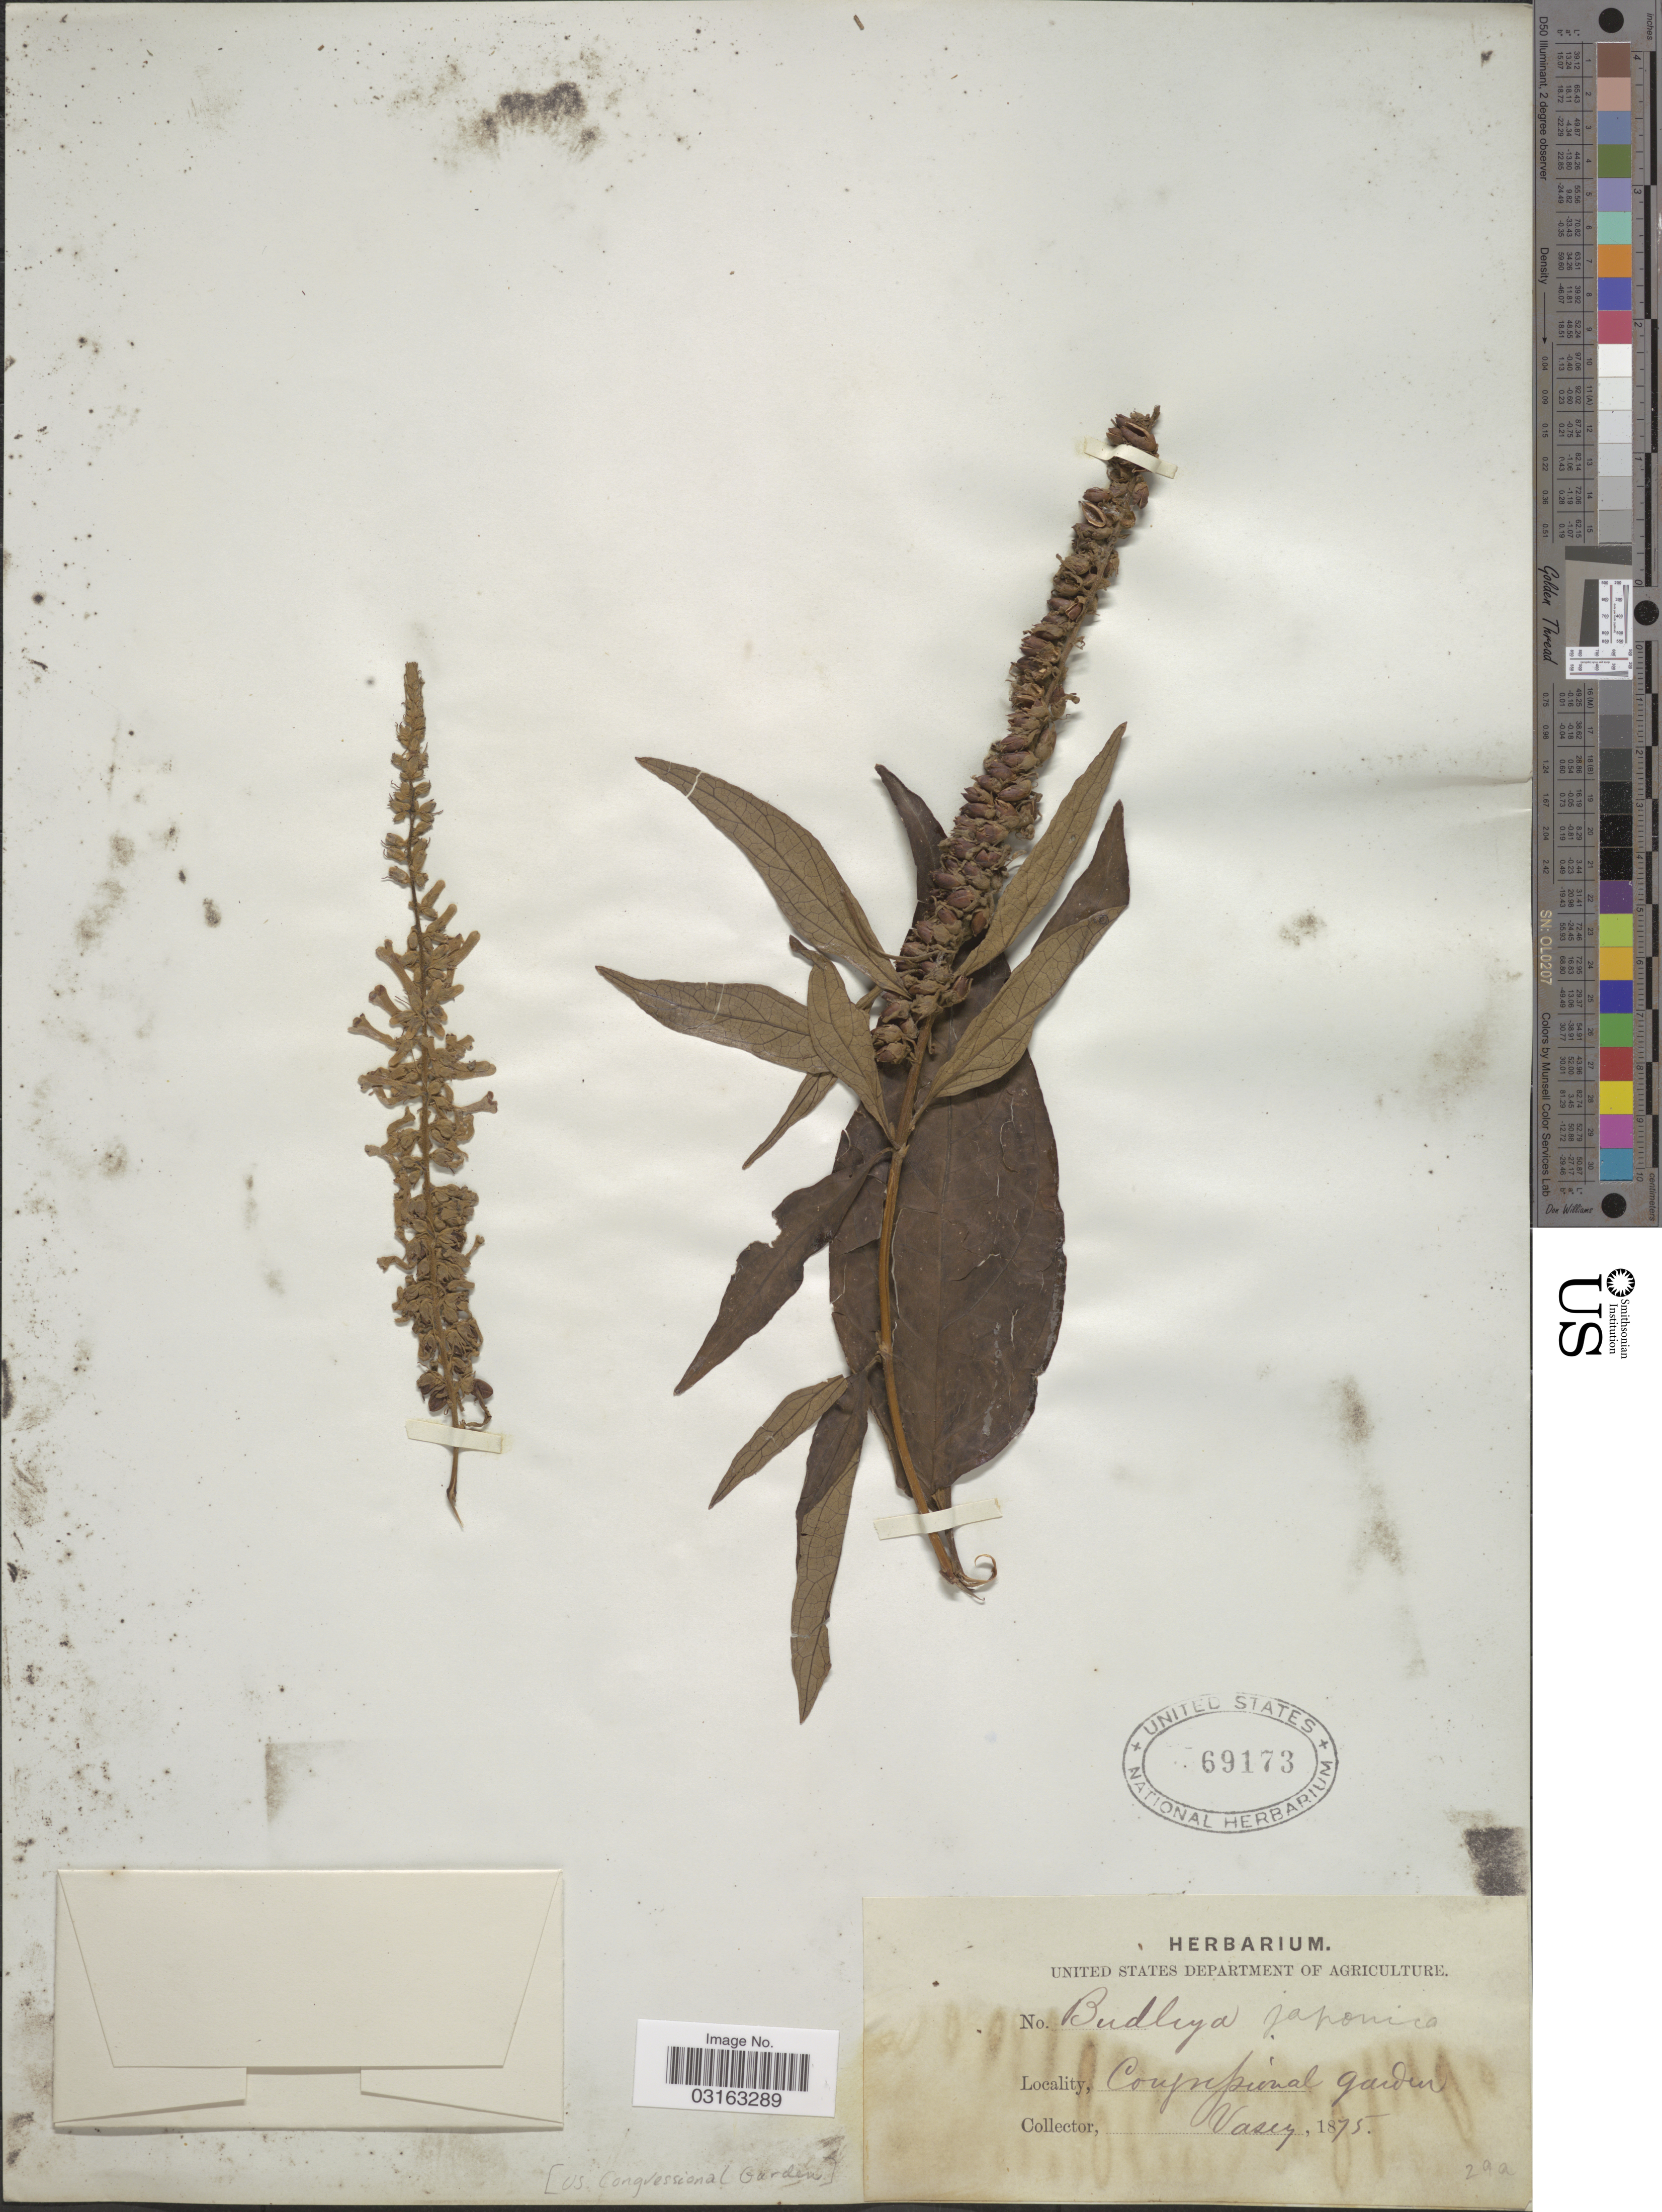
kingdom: Plantae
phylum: Tracheophyta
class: Magnoliopsida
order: Lamiales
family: Scrophulariaceae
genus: Buddleja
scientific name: Buddleja japonica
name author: Hemsl.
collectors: Vasey, --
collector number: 29a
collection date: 1875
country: United States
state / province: District of Columbia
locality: Congressional garden.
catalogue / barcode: US 69173